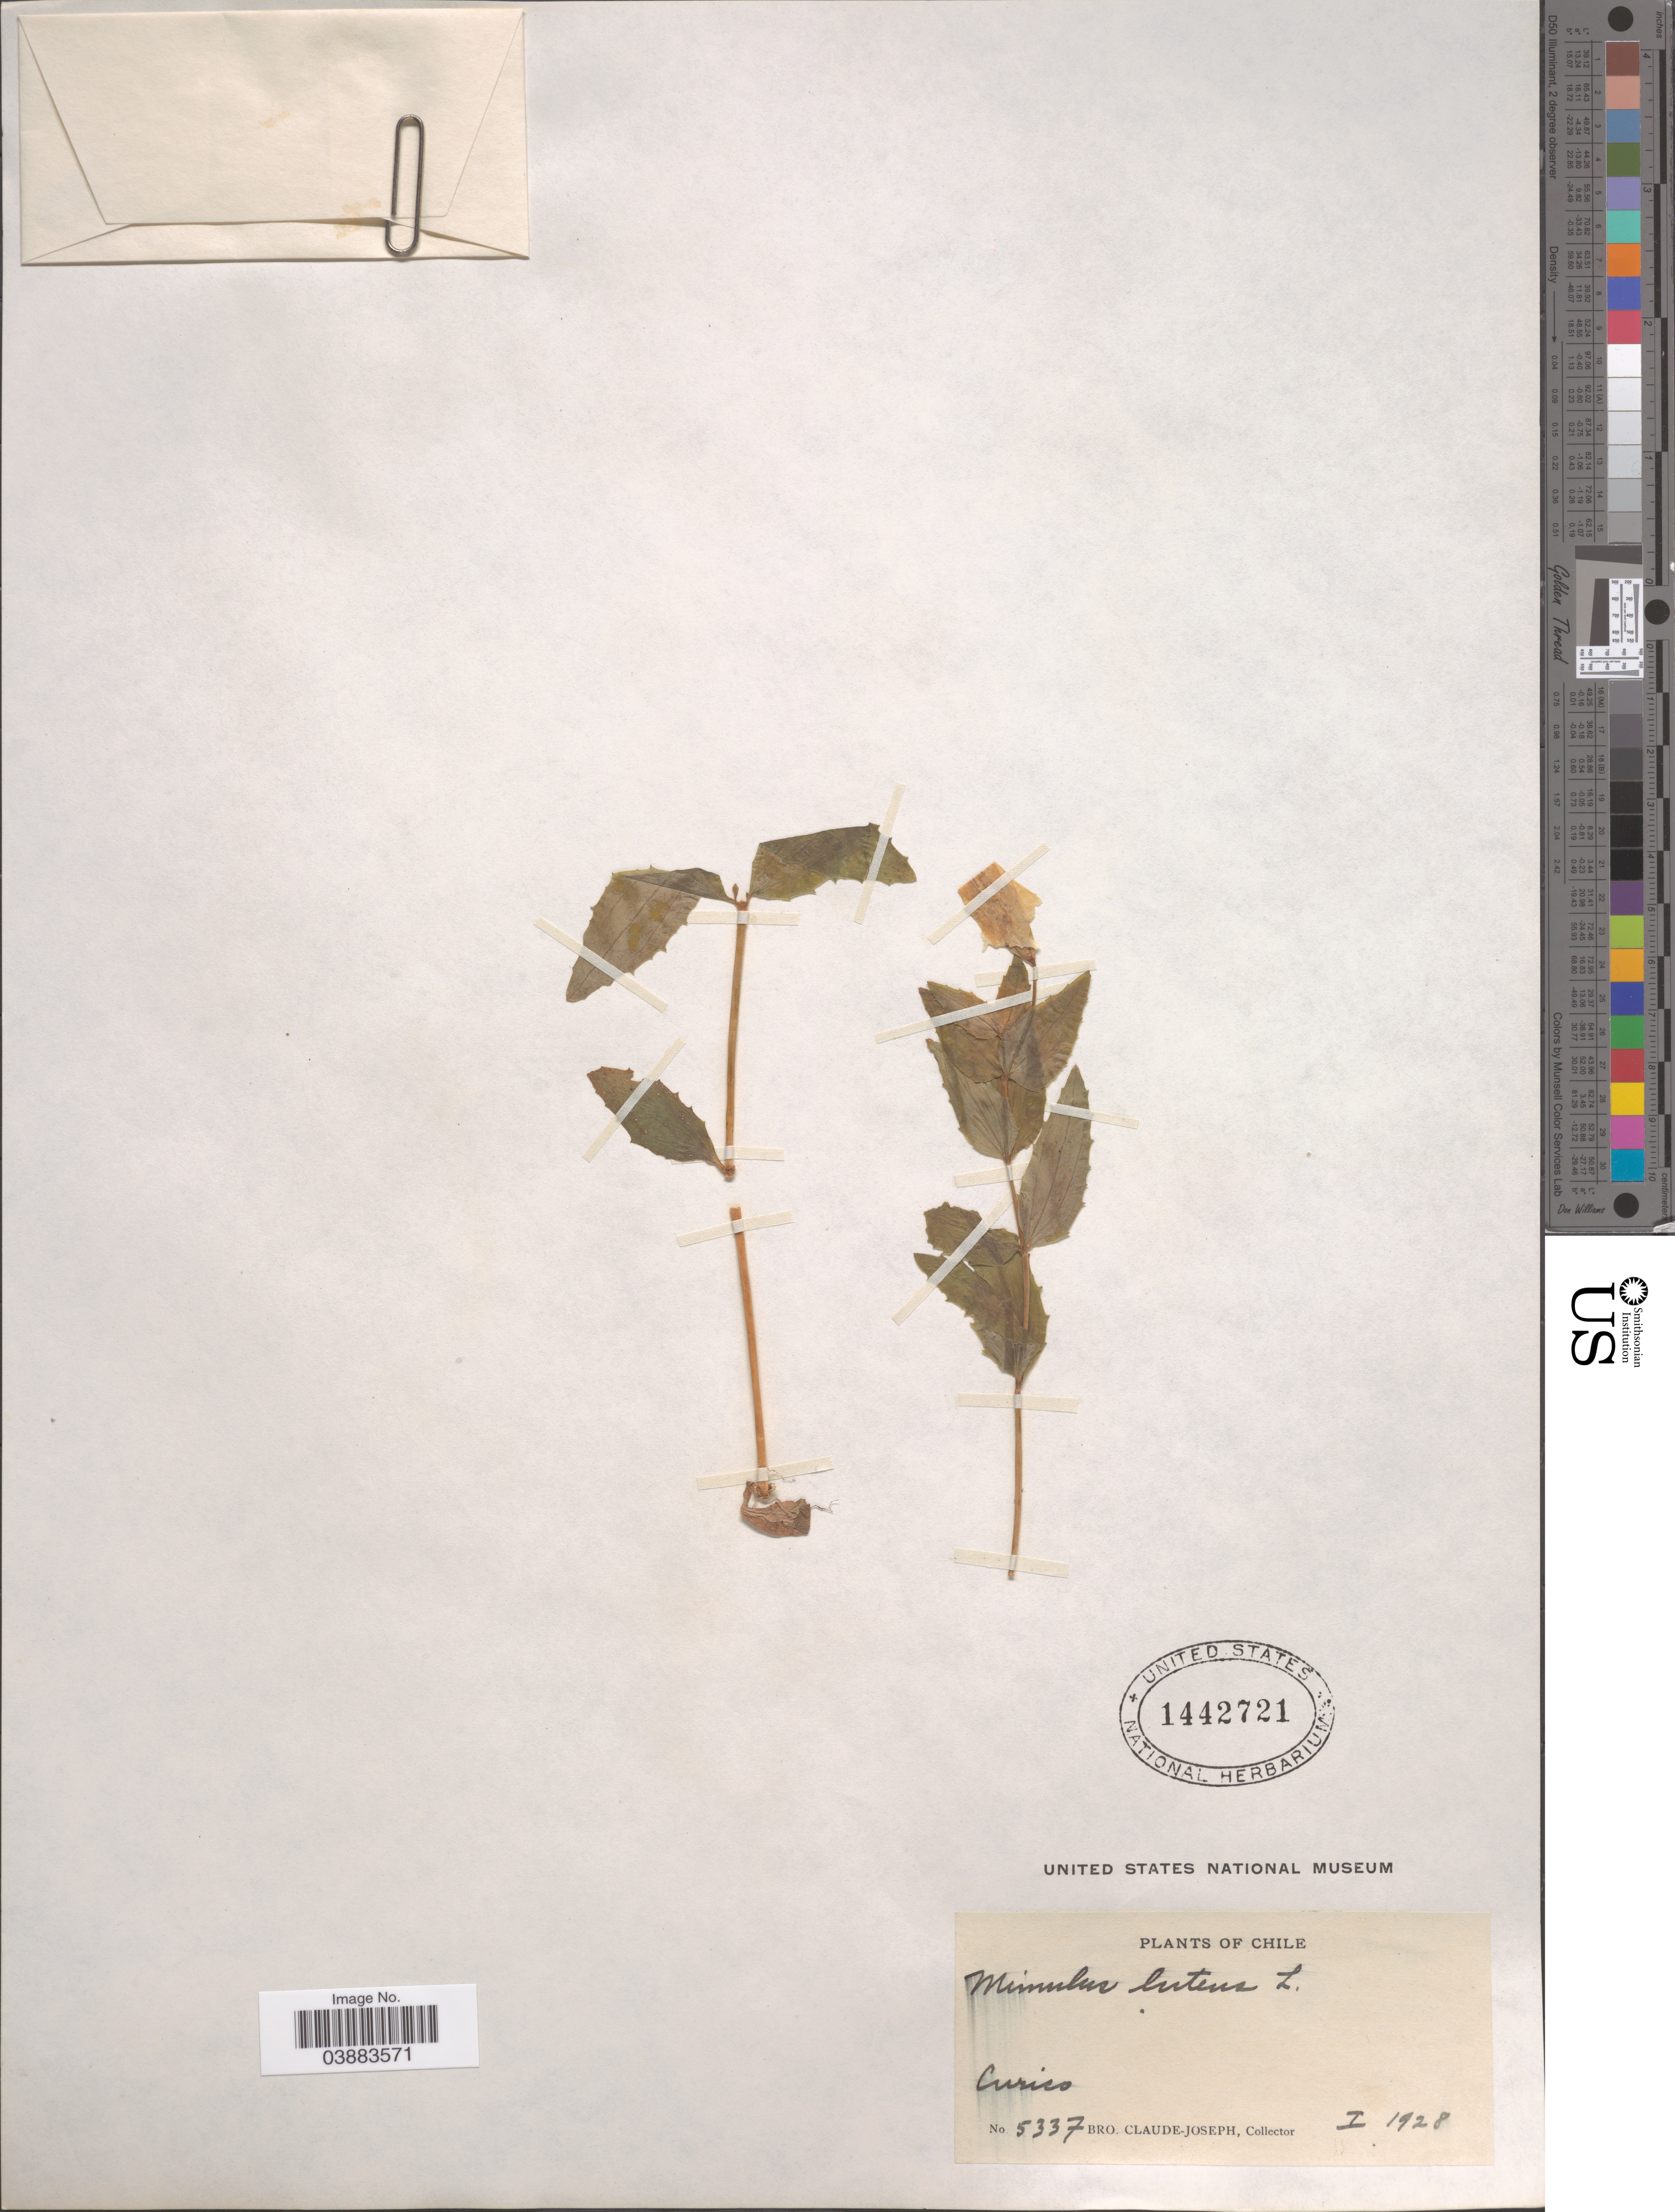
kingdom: Plantae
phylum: Tracheophyta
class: Magnoliopsida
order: Lamiales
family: Phrymaceae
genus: Mimulus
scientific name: Mimulus luteus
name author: L.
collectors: Bro. Claude-Joseph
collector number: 5337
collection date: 1928-01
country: Chile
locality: Curico.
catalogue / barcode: US 1442721